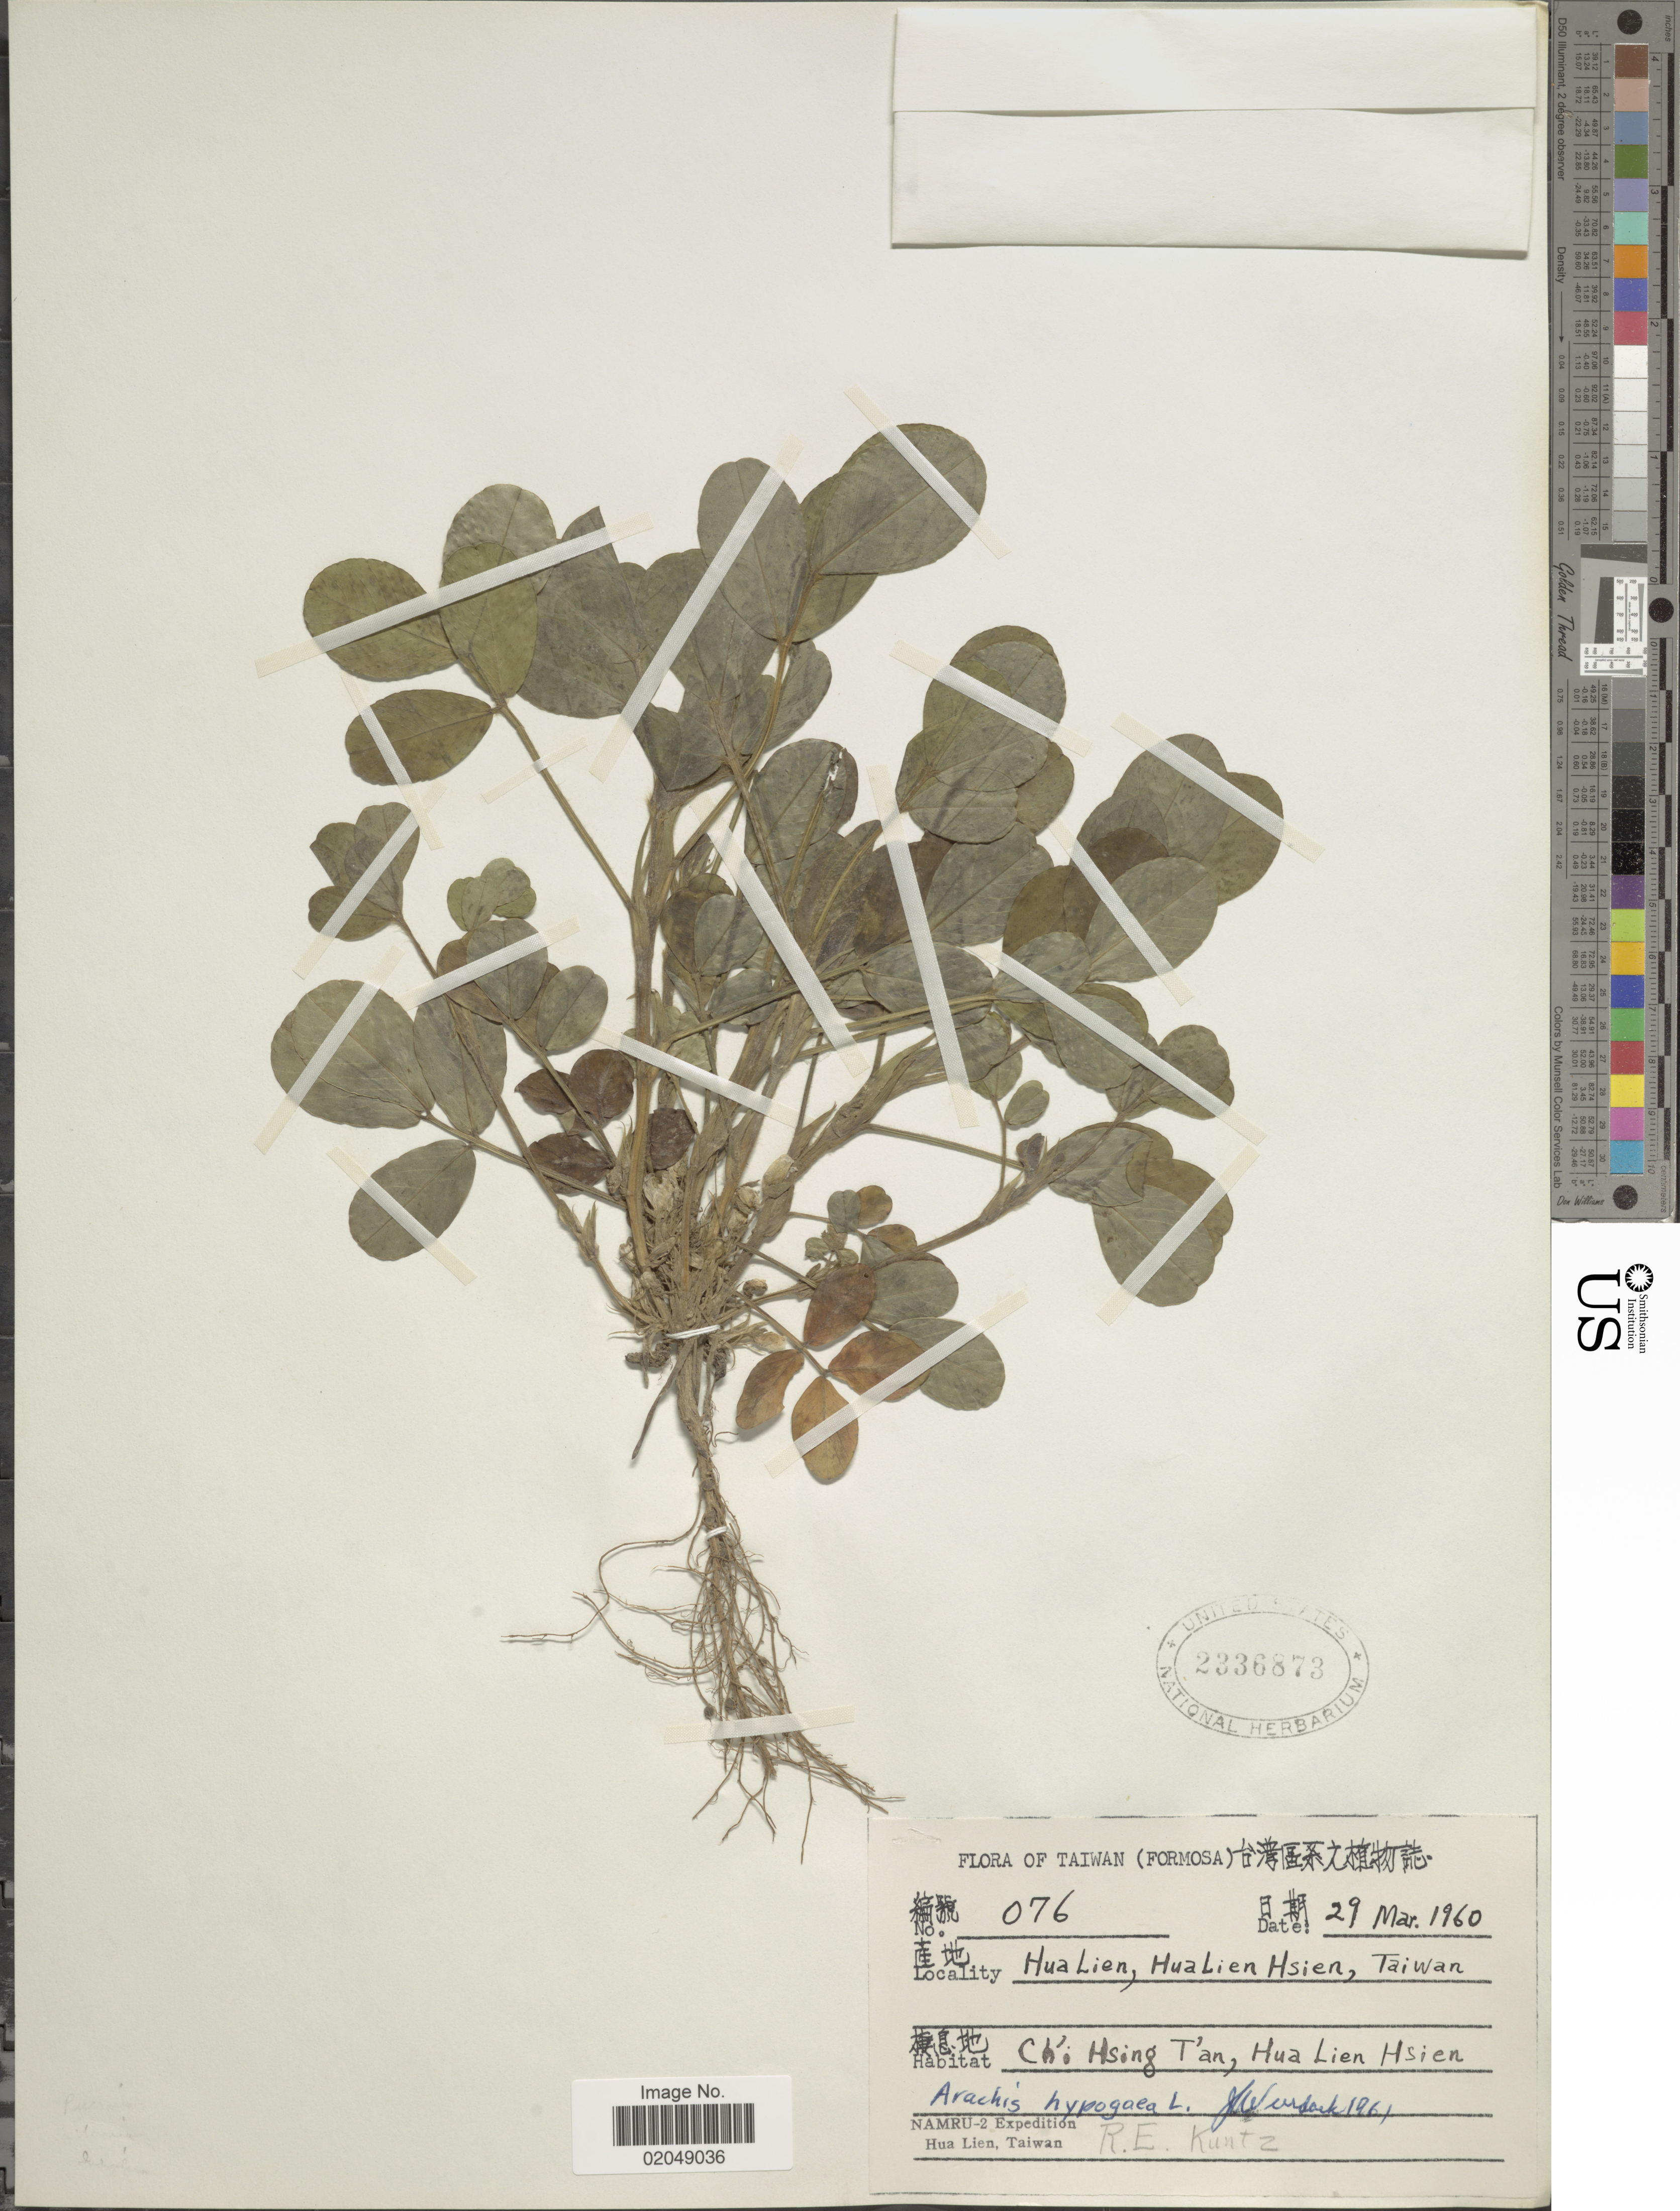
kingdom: Plantae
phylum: Tracheophyta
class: Magnoliopsida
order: Fabales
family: Fabaceae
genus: Arachis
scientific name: Arachis hypogaea subsp. hypogaea var. hirsuta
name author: Köhler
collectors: R. E. Kuntz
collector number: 076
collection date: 1960-03-29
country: Taiwan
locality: Formosa, Hua Lien, Hua Lien Hsien, Ch'i Hsing T'an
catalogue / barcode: US 2336873